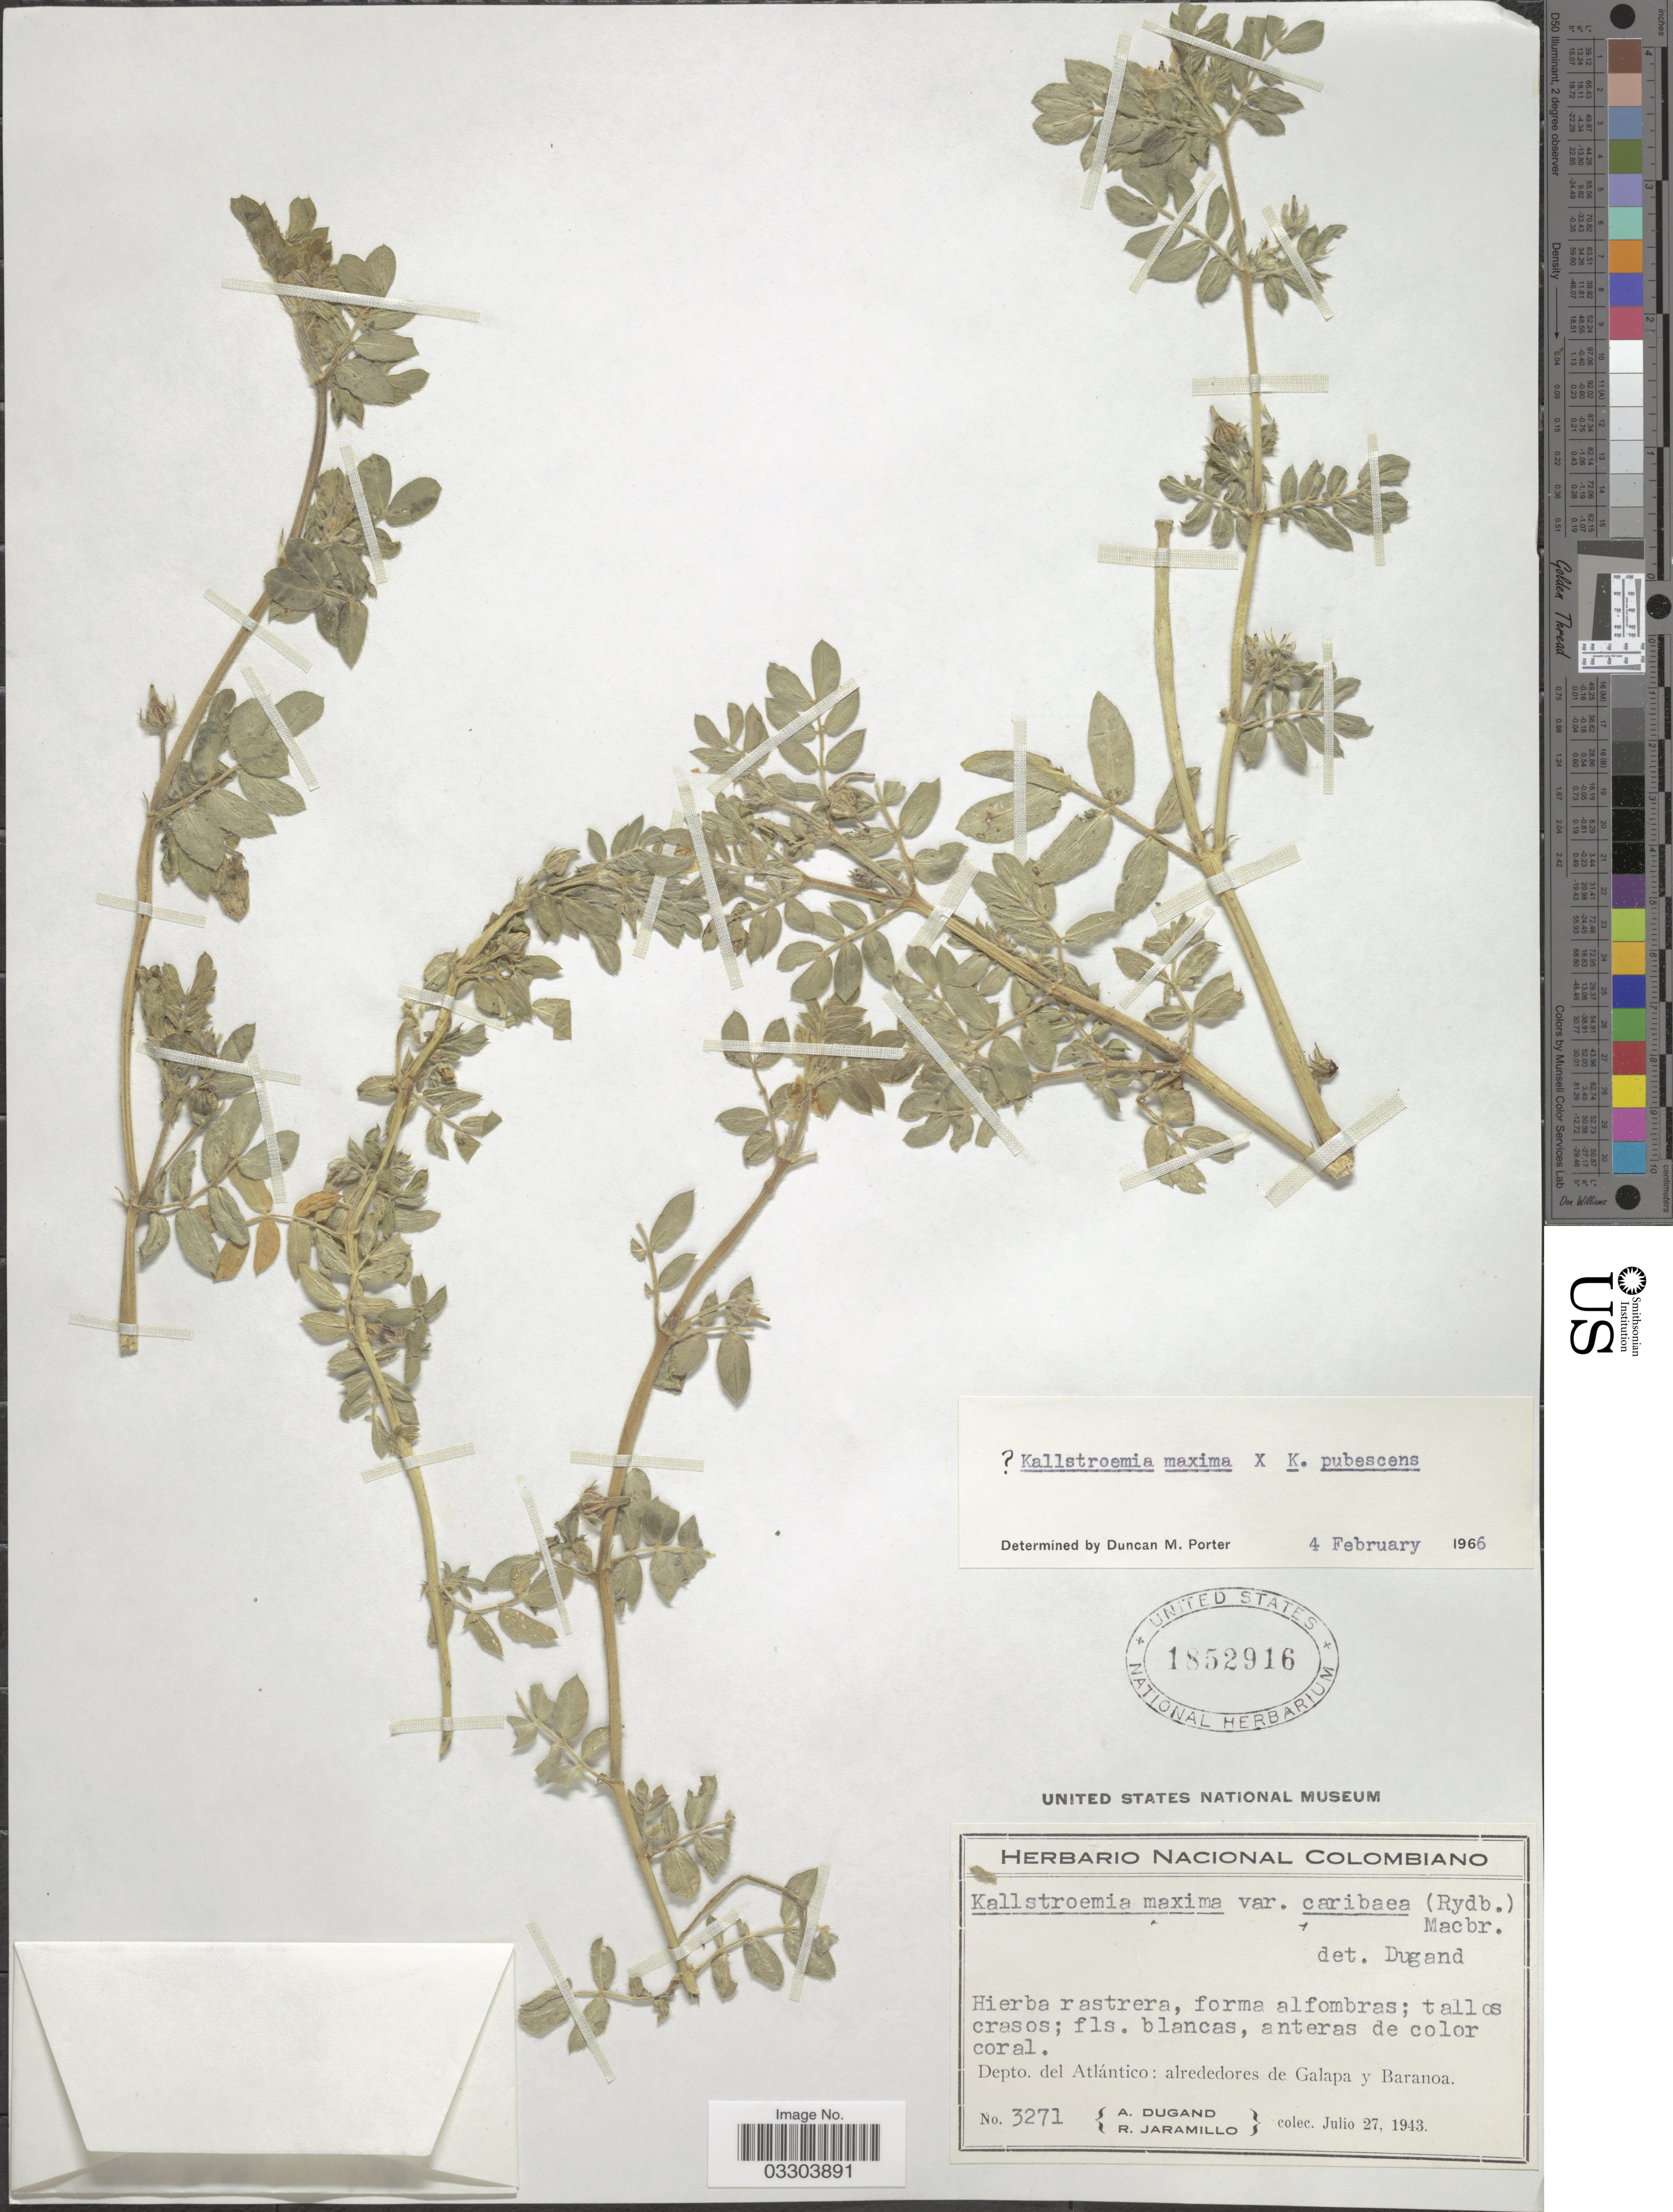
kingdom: Plantae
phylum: Tracheophyta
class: Magnoliopsida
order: Zygophyllales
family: Zygophyllaceae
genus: Kallstroemia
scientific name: Kallstroemia maxima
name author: (L.) Hook. & Arn.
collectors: A. Dugand & R. Jaramillo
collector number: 3271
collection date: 1943-07-27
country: Colombia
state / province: Atlántico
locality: Depto. del Atlántico: alrededores de Galapa y Baranoa.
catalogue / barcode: US 1852916